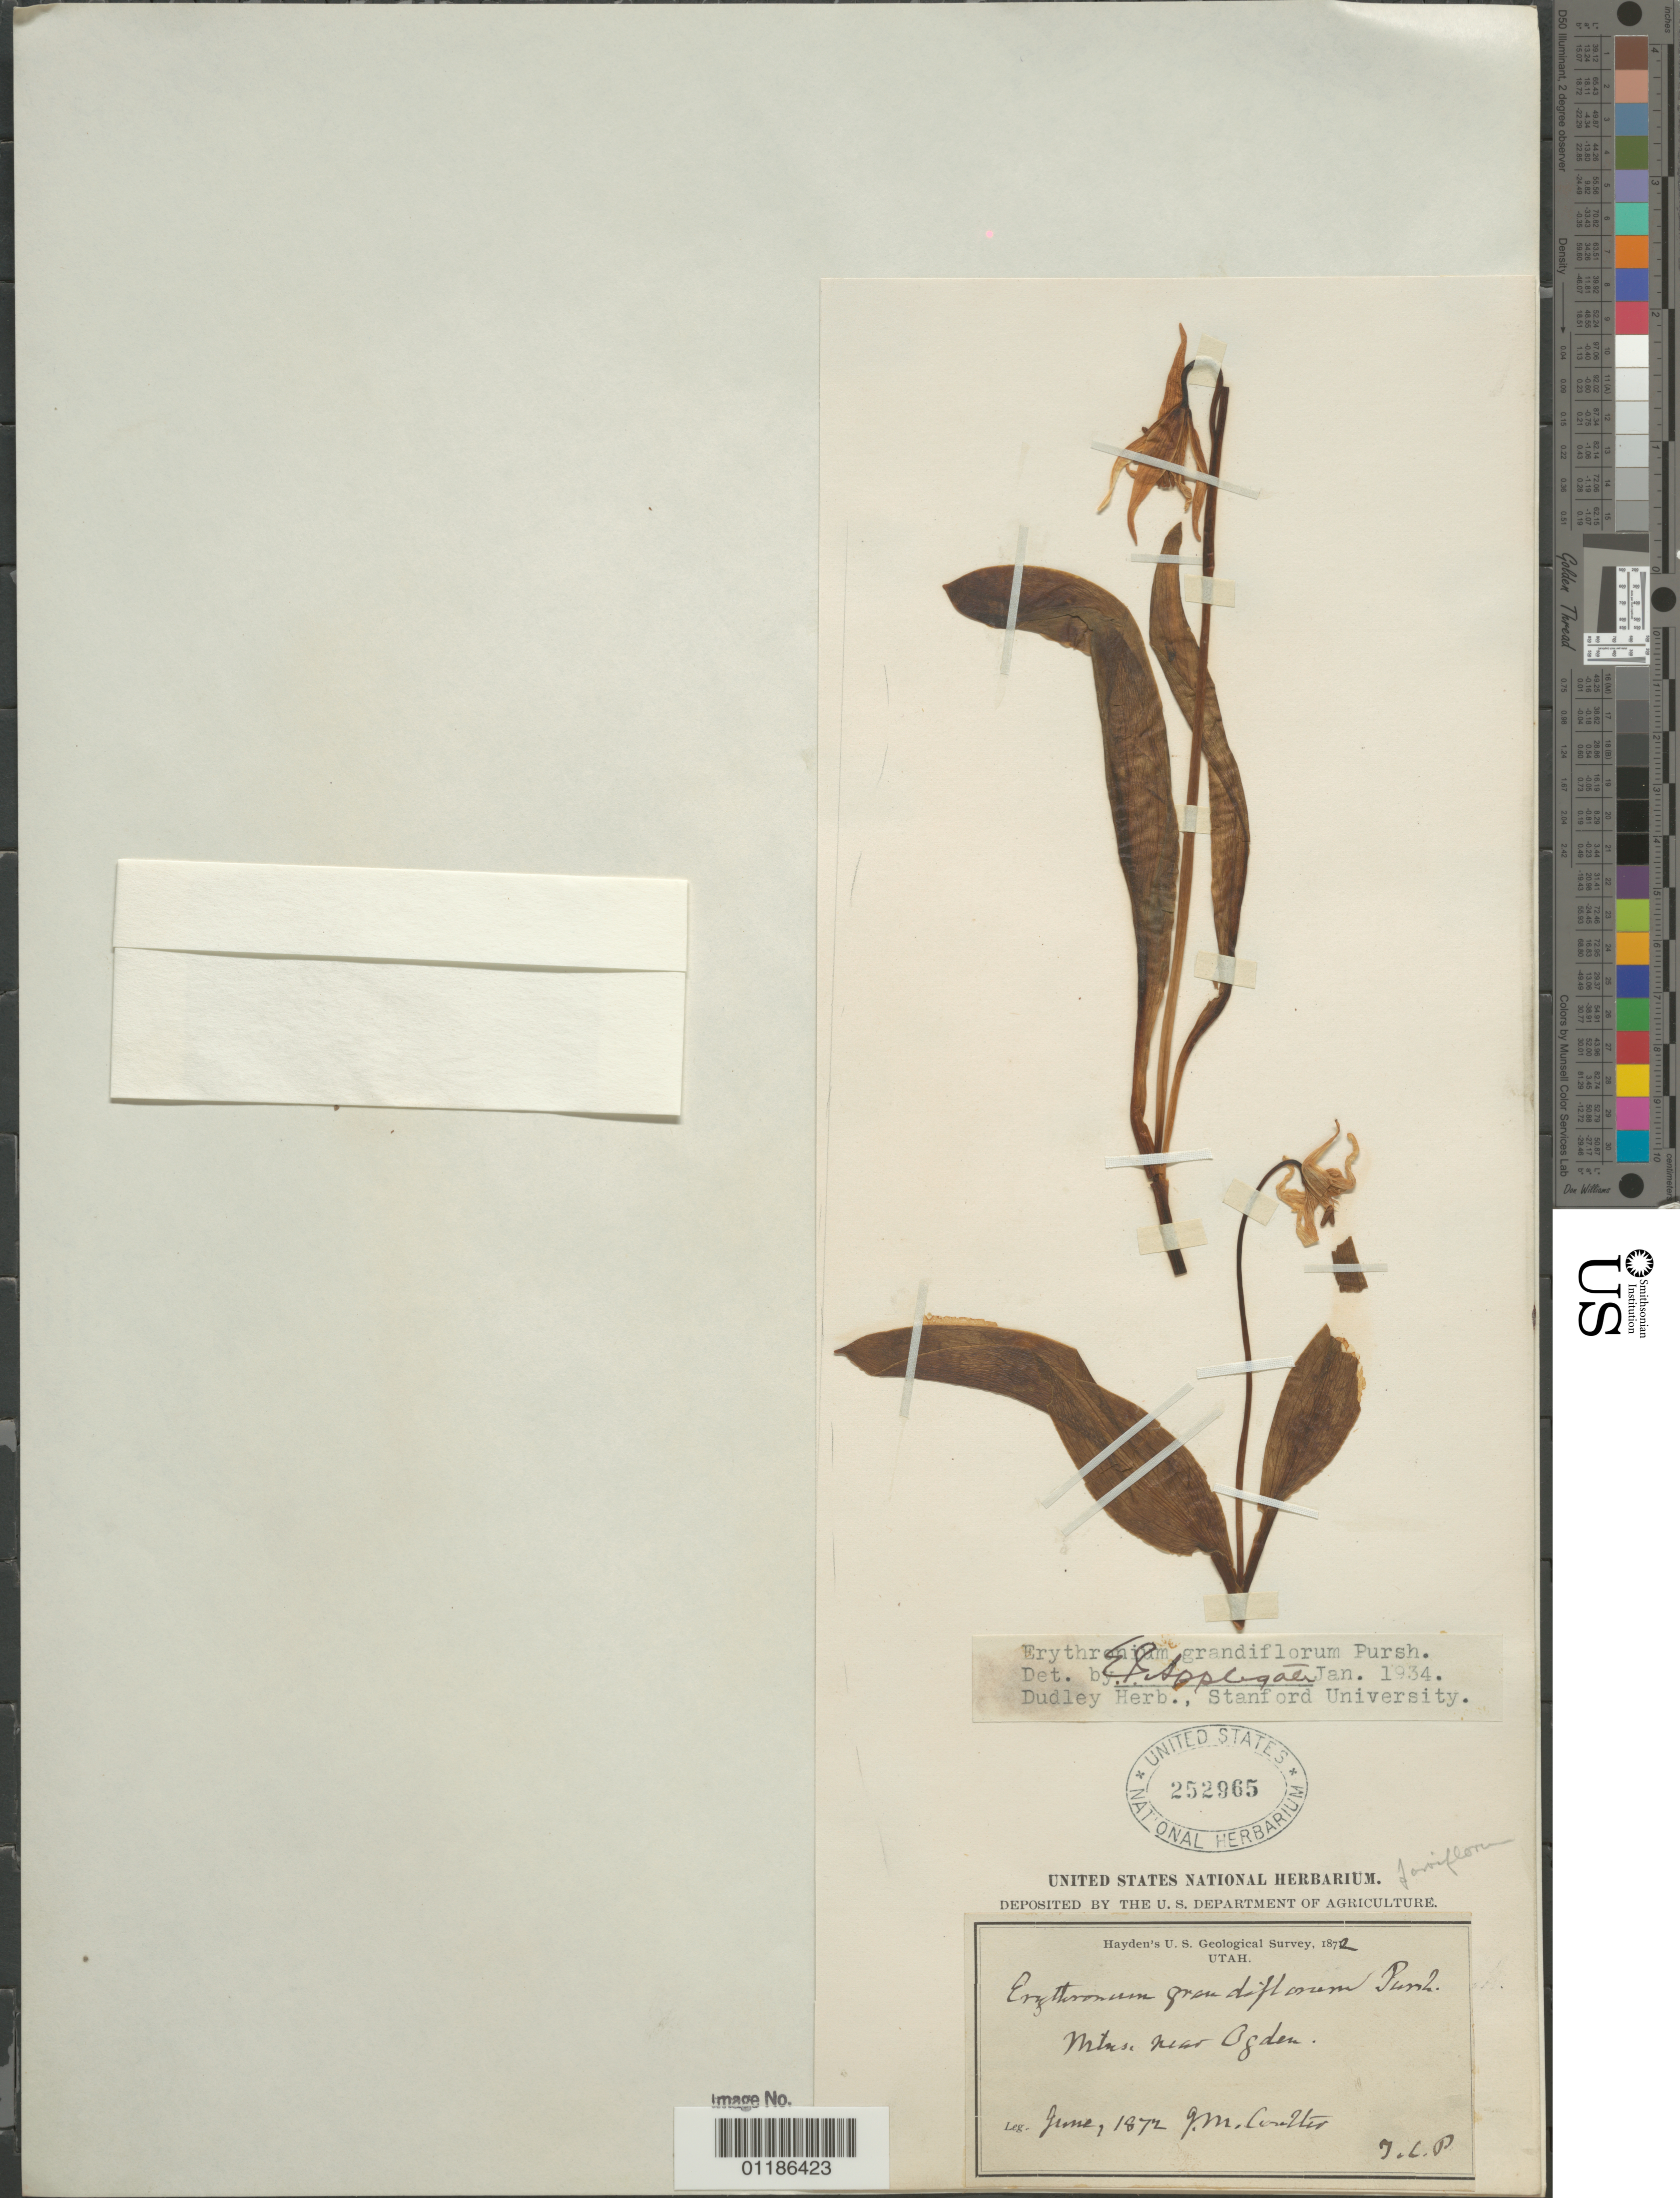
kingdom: Plantae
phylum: Tracheophyta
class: Liliopsida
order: Liliales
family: Liliaceae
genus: Erythronium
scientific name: Erythronium grandiflorum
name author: Pursh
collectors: J. M. Coulter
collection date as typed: Jun 1872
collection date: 1872-06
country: United States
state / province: Utah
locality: Ogden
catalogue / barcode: US 252965